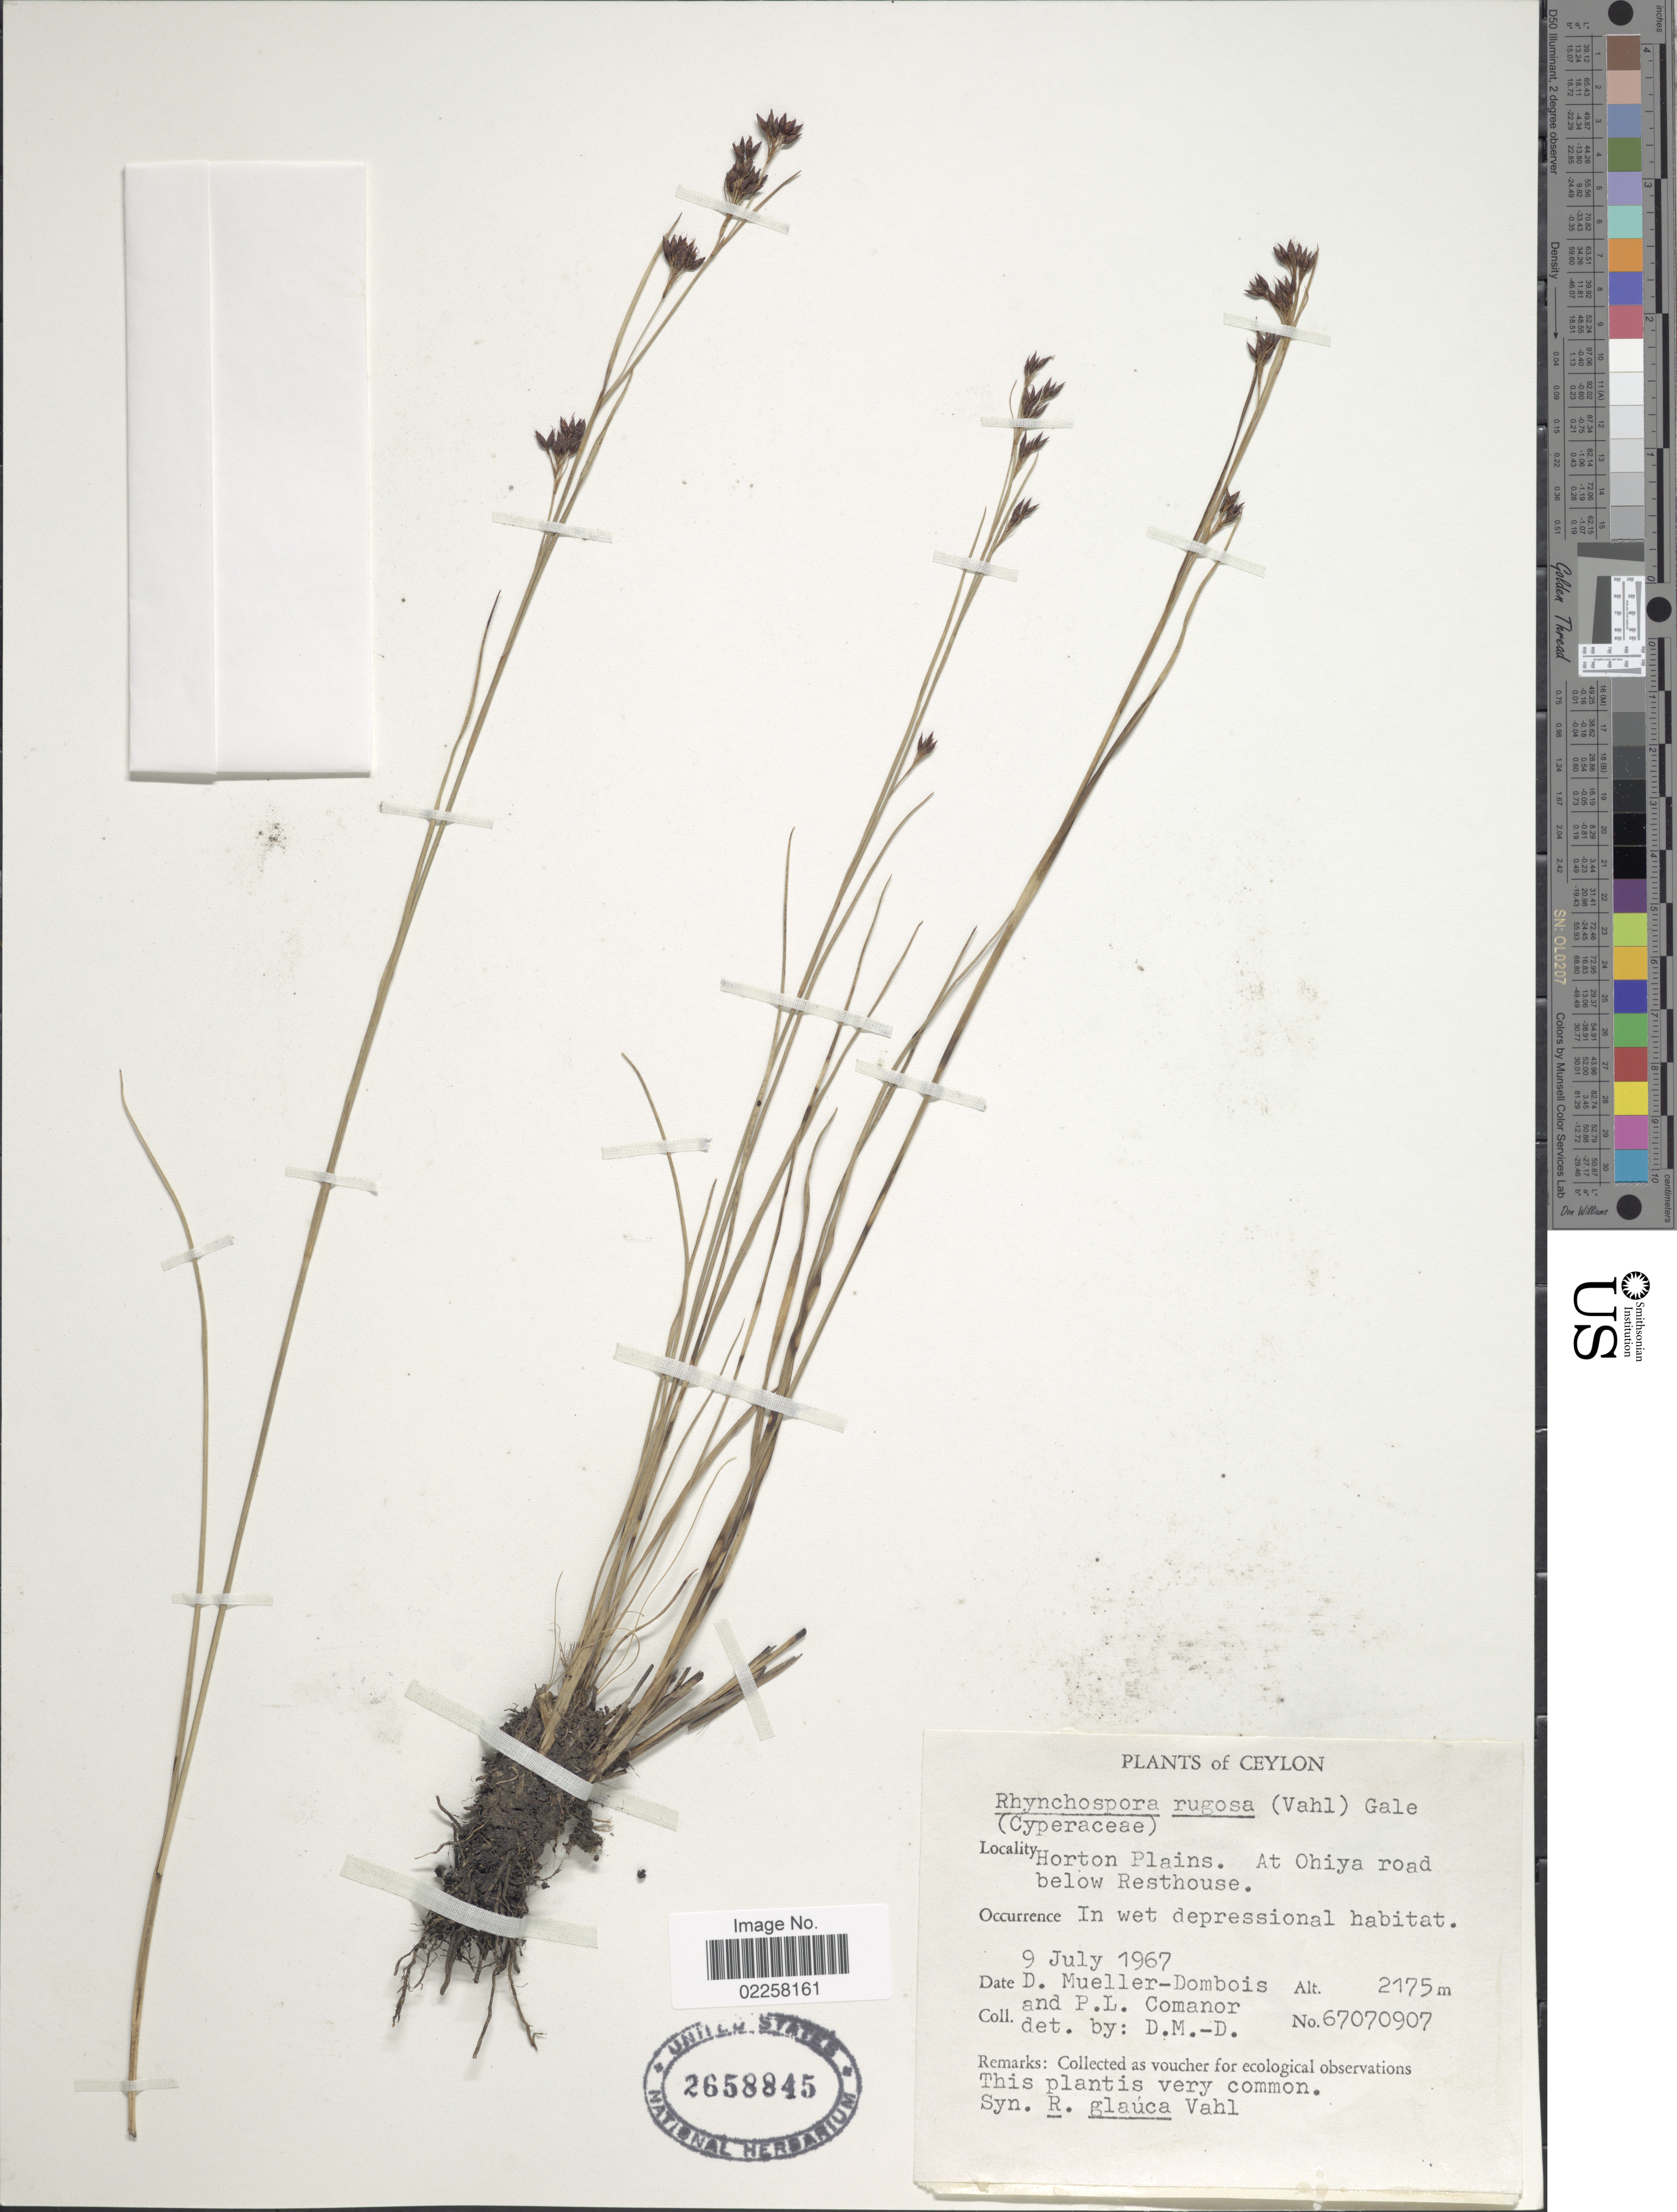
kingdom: Plantae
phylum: Tracheophyta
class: Liliopsida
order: Poales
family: Cyperaceae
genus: Rhynchospora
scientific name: Rhynchospora rugosa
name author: (Vahl) Gale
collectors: D. Mueller-Dombois & P. Comanor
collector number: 67070907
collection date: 1967-07-09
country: Sri Lanka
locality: Ceylon. Horton Plains. At Ohiya road below Resthouse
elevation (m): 2175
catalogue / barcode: US 2658845